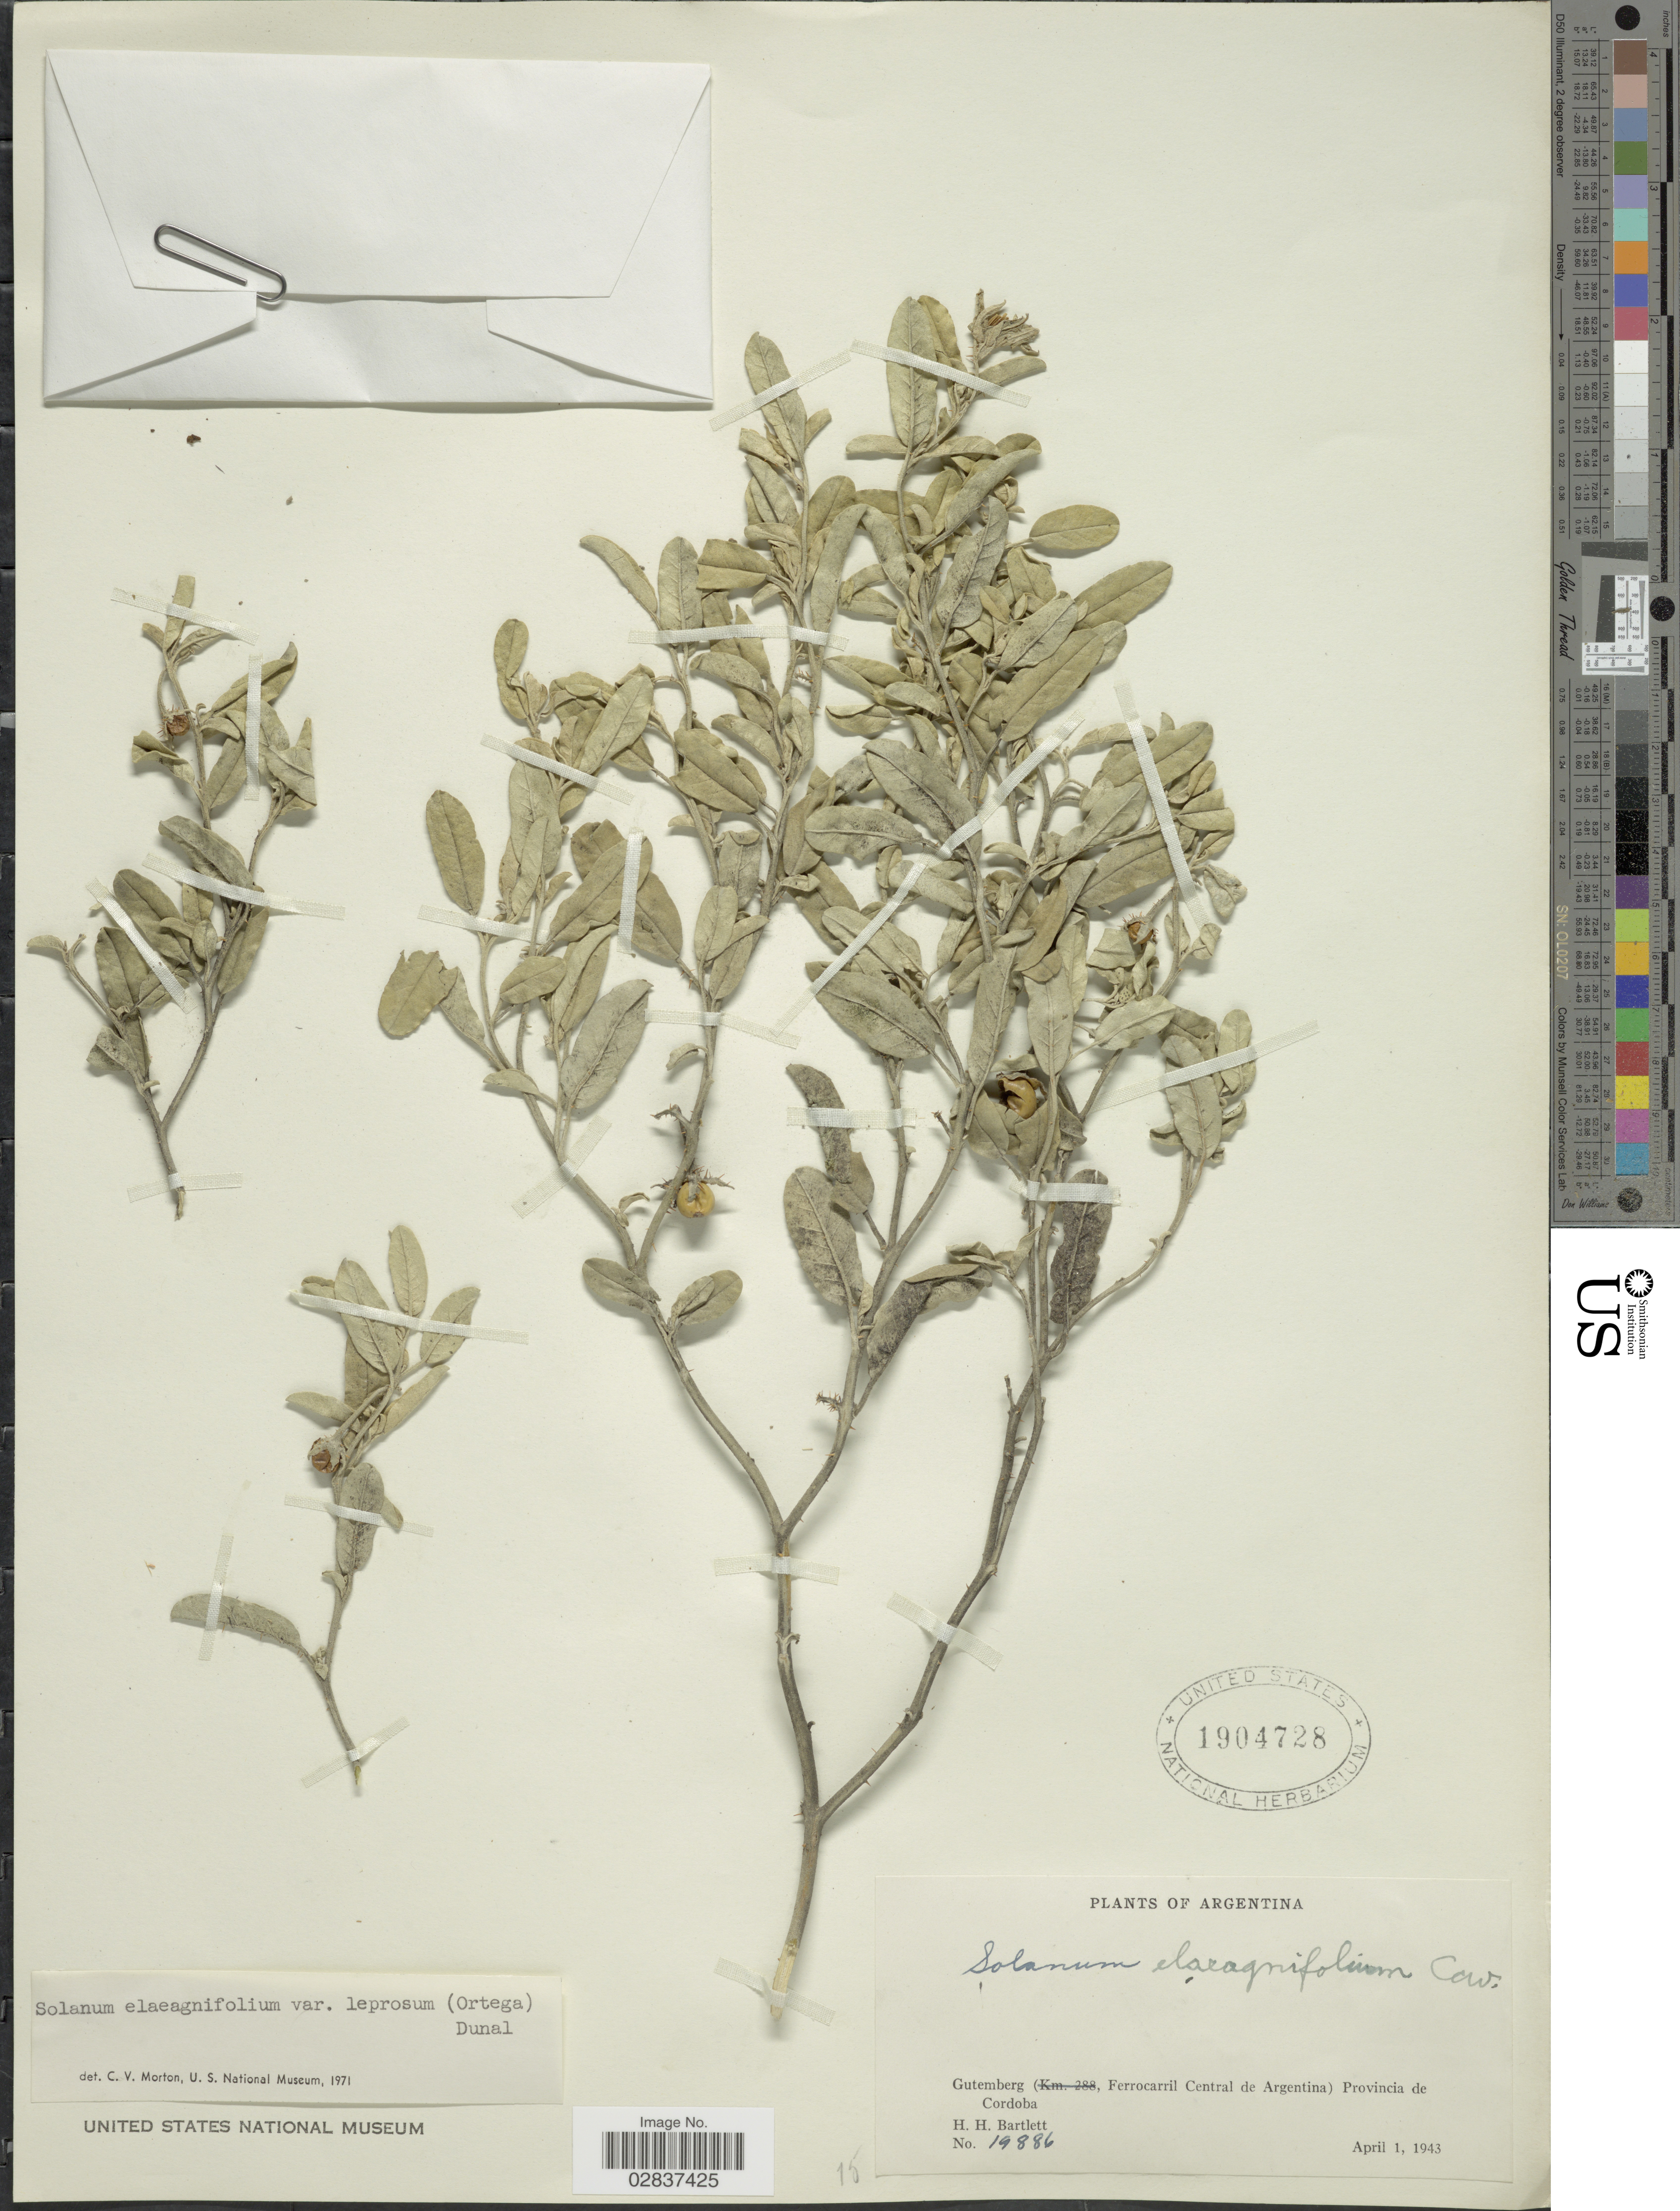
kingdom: Plantae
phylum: Tracheophyta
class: Magnoliopsida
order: Solanales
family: Solanaceae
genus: Solanum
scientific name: Solanum elaeagnifolium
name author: Cav.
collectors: H. H. Bartlett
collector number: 19886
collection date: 1943-04-01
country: Argentina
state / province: Cordoba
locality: Gutemberg (Ferrocarril Central de Argentina).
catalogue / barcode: US 1904728